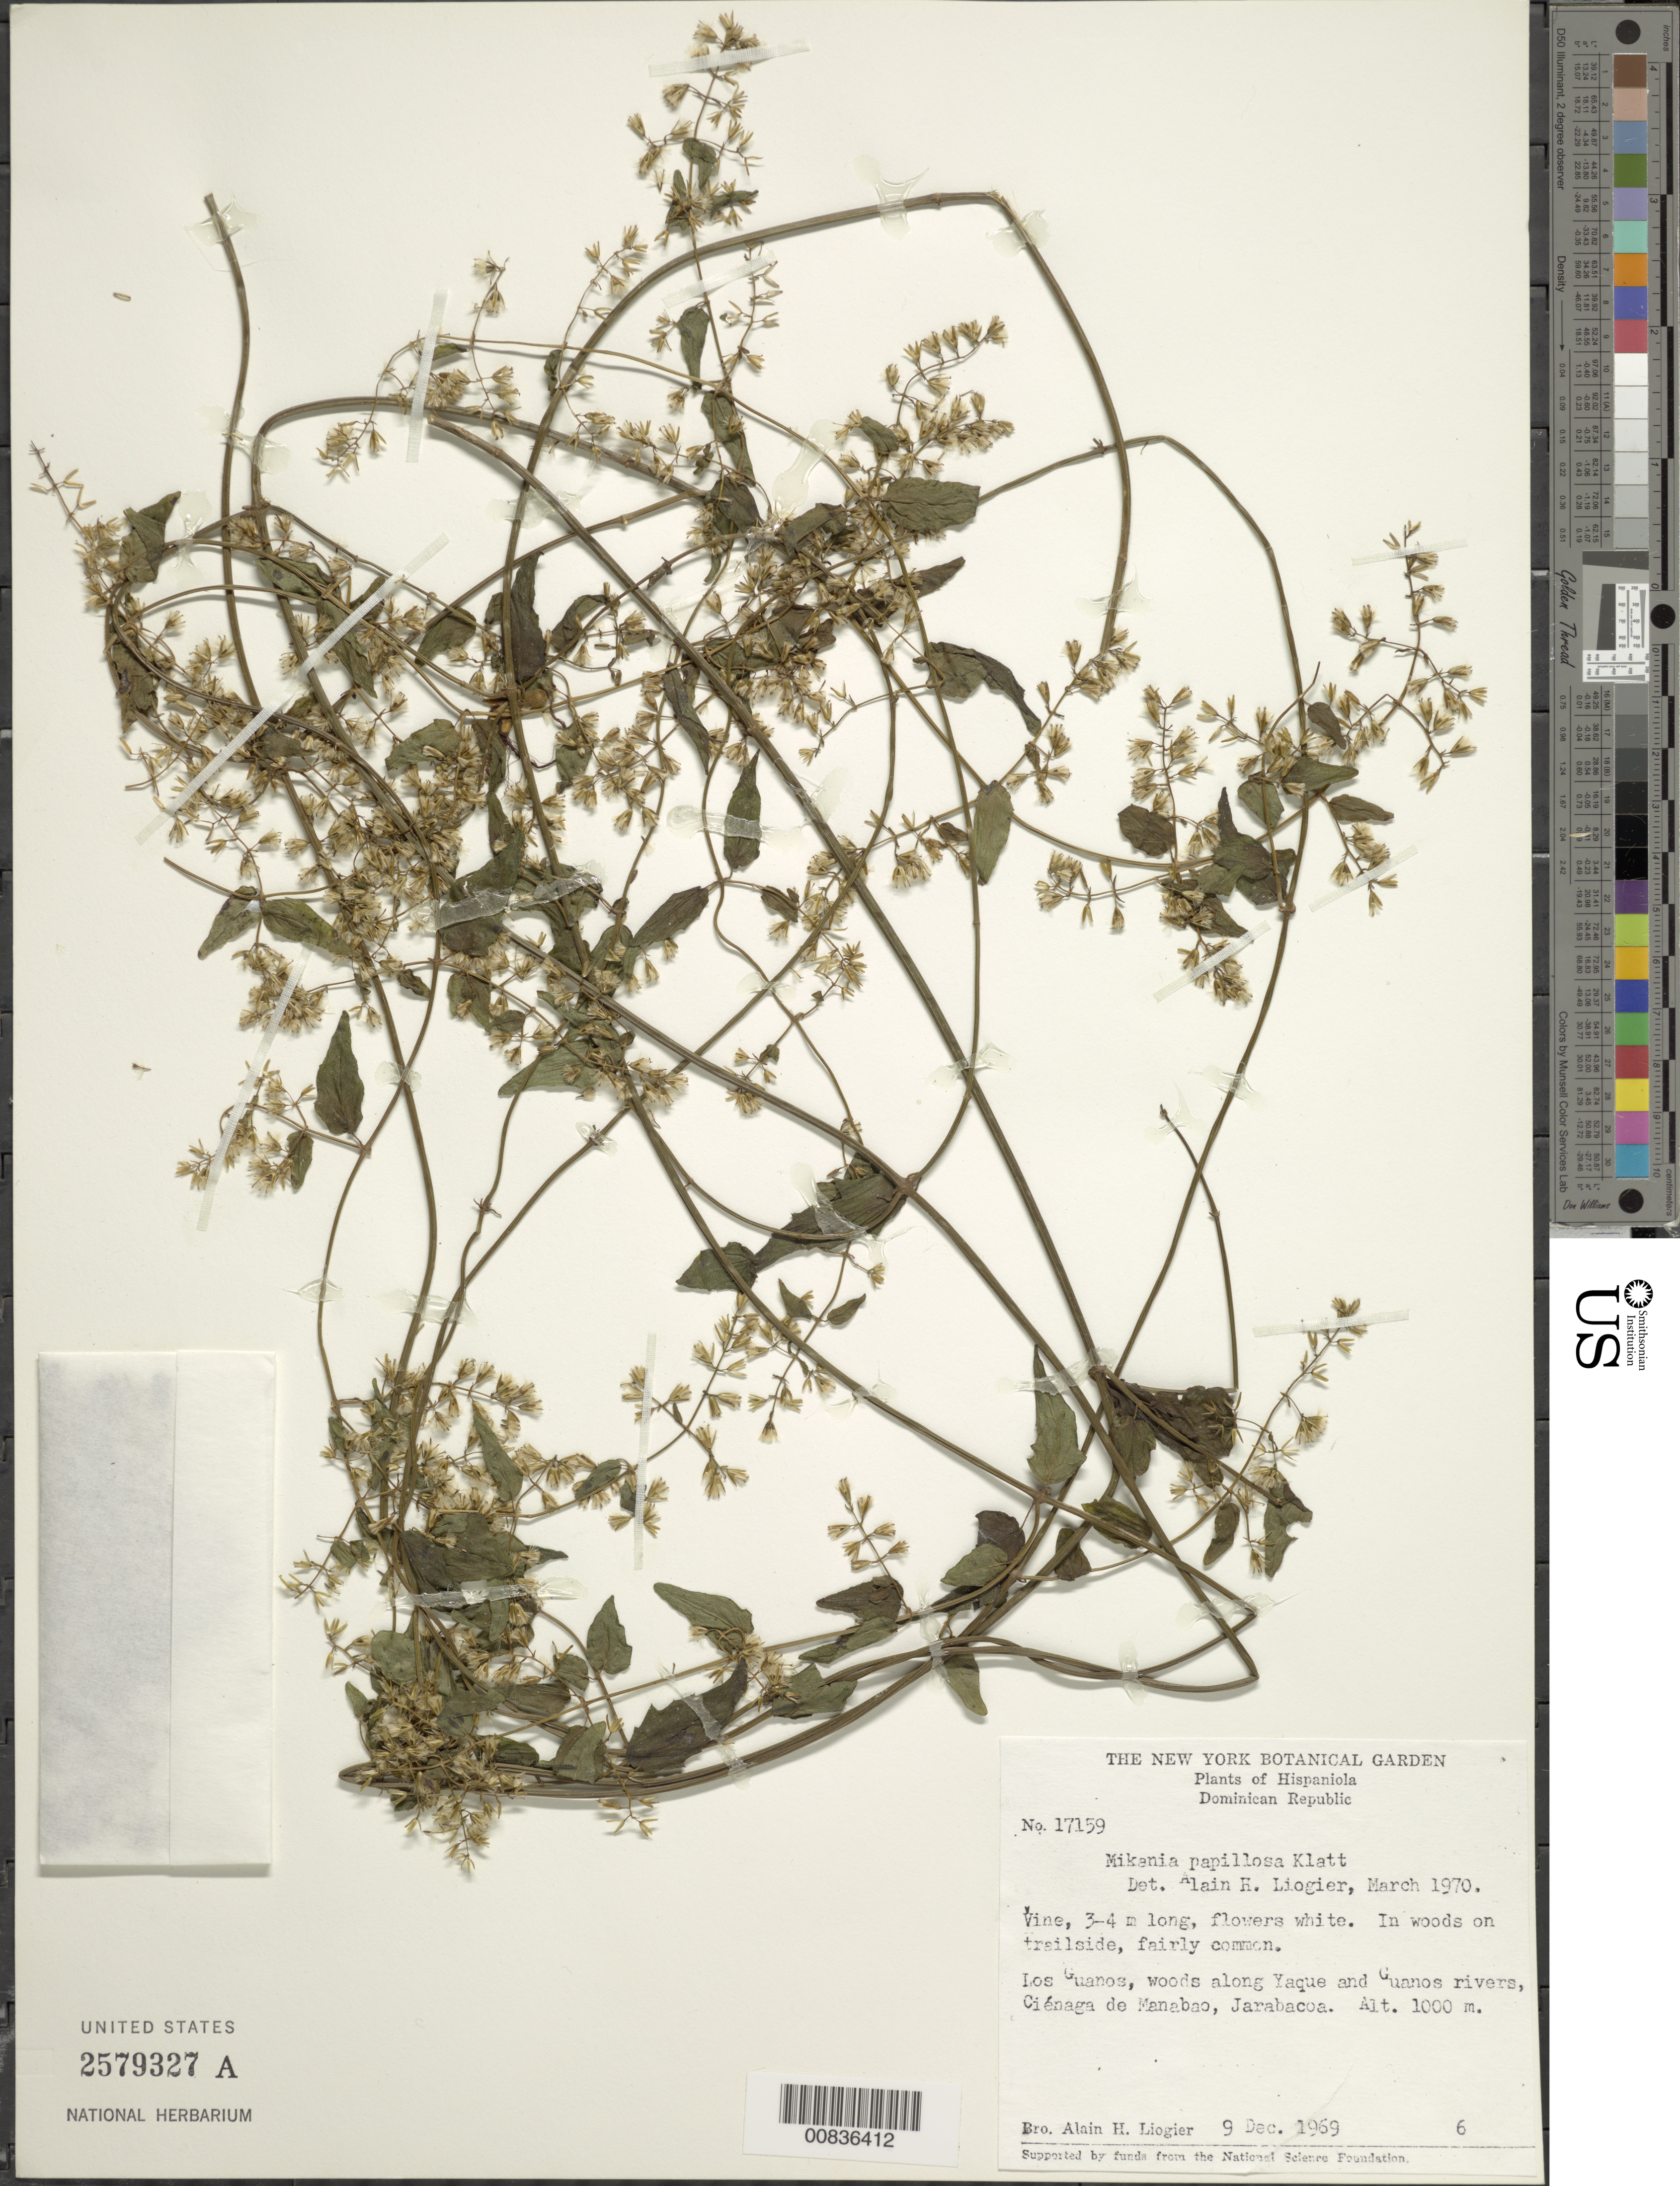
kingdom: Plantae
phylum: Tracheophyta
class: Magnoliopsida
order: Asterales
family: Asteraceae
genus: Mikania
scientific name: Mikania papillosa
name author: Klatt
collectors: A. H. Liogier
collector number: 17159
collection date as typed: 09 Dec 1969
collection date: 1969-12-09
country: Dominican Republic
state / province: La Vega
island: Hispaniola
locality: Los Guanos, along Yaque and Guanos rivers, Ciénaga de Manabao, Jarabacoa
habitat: In woods on trailside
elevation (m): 1000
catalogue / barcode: US 2579327